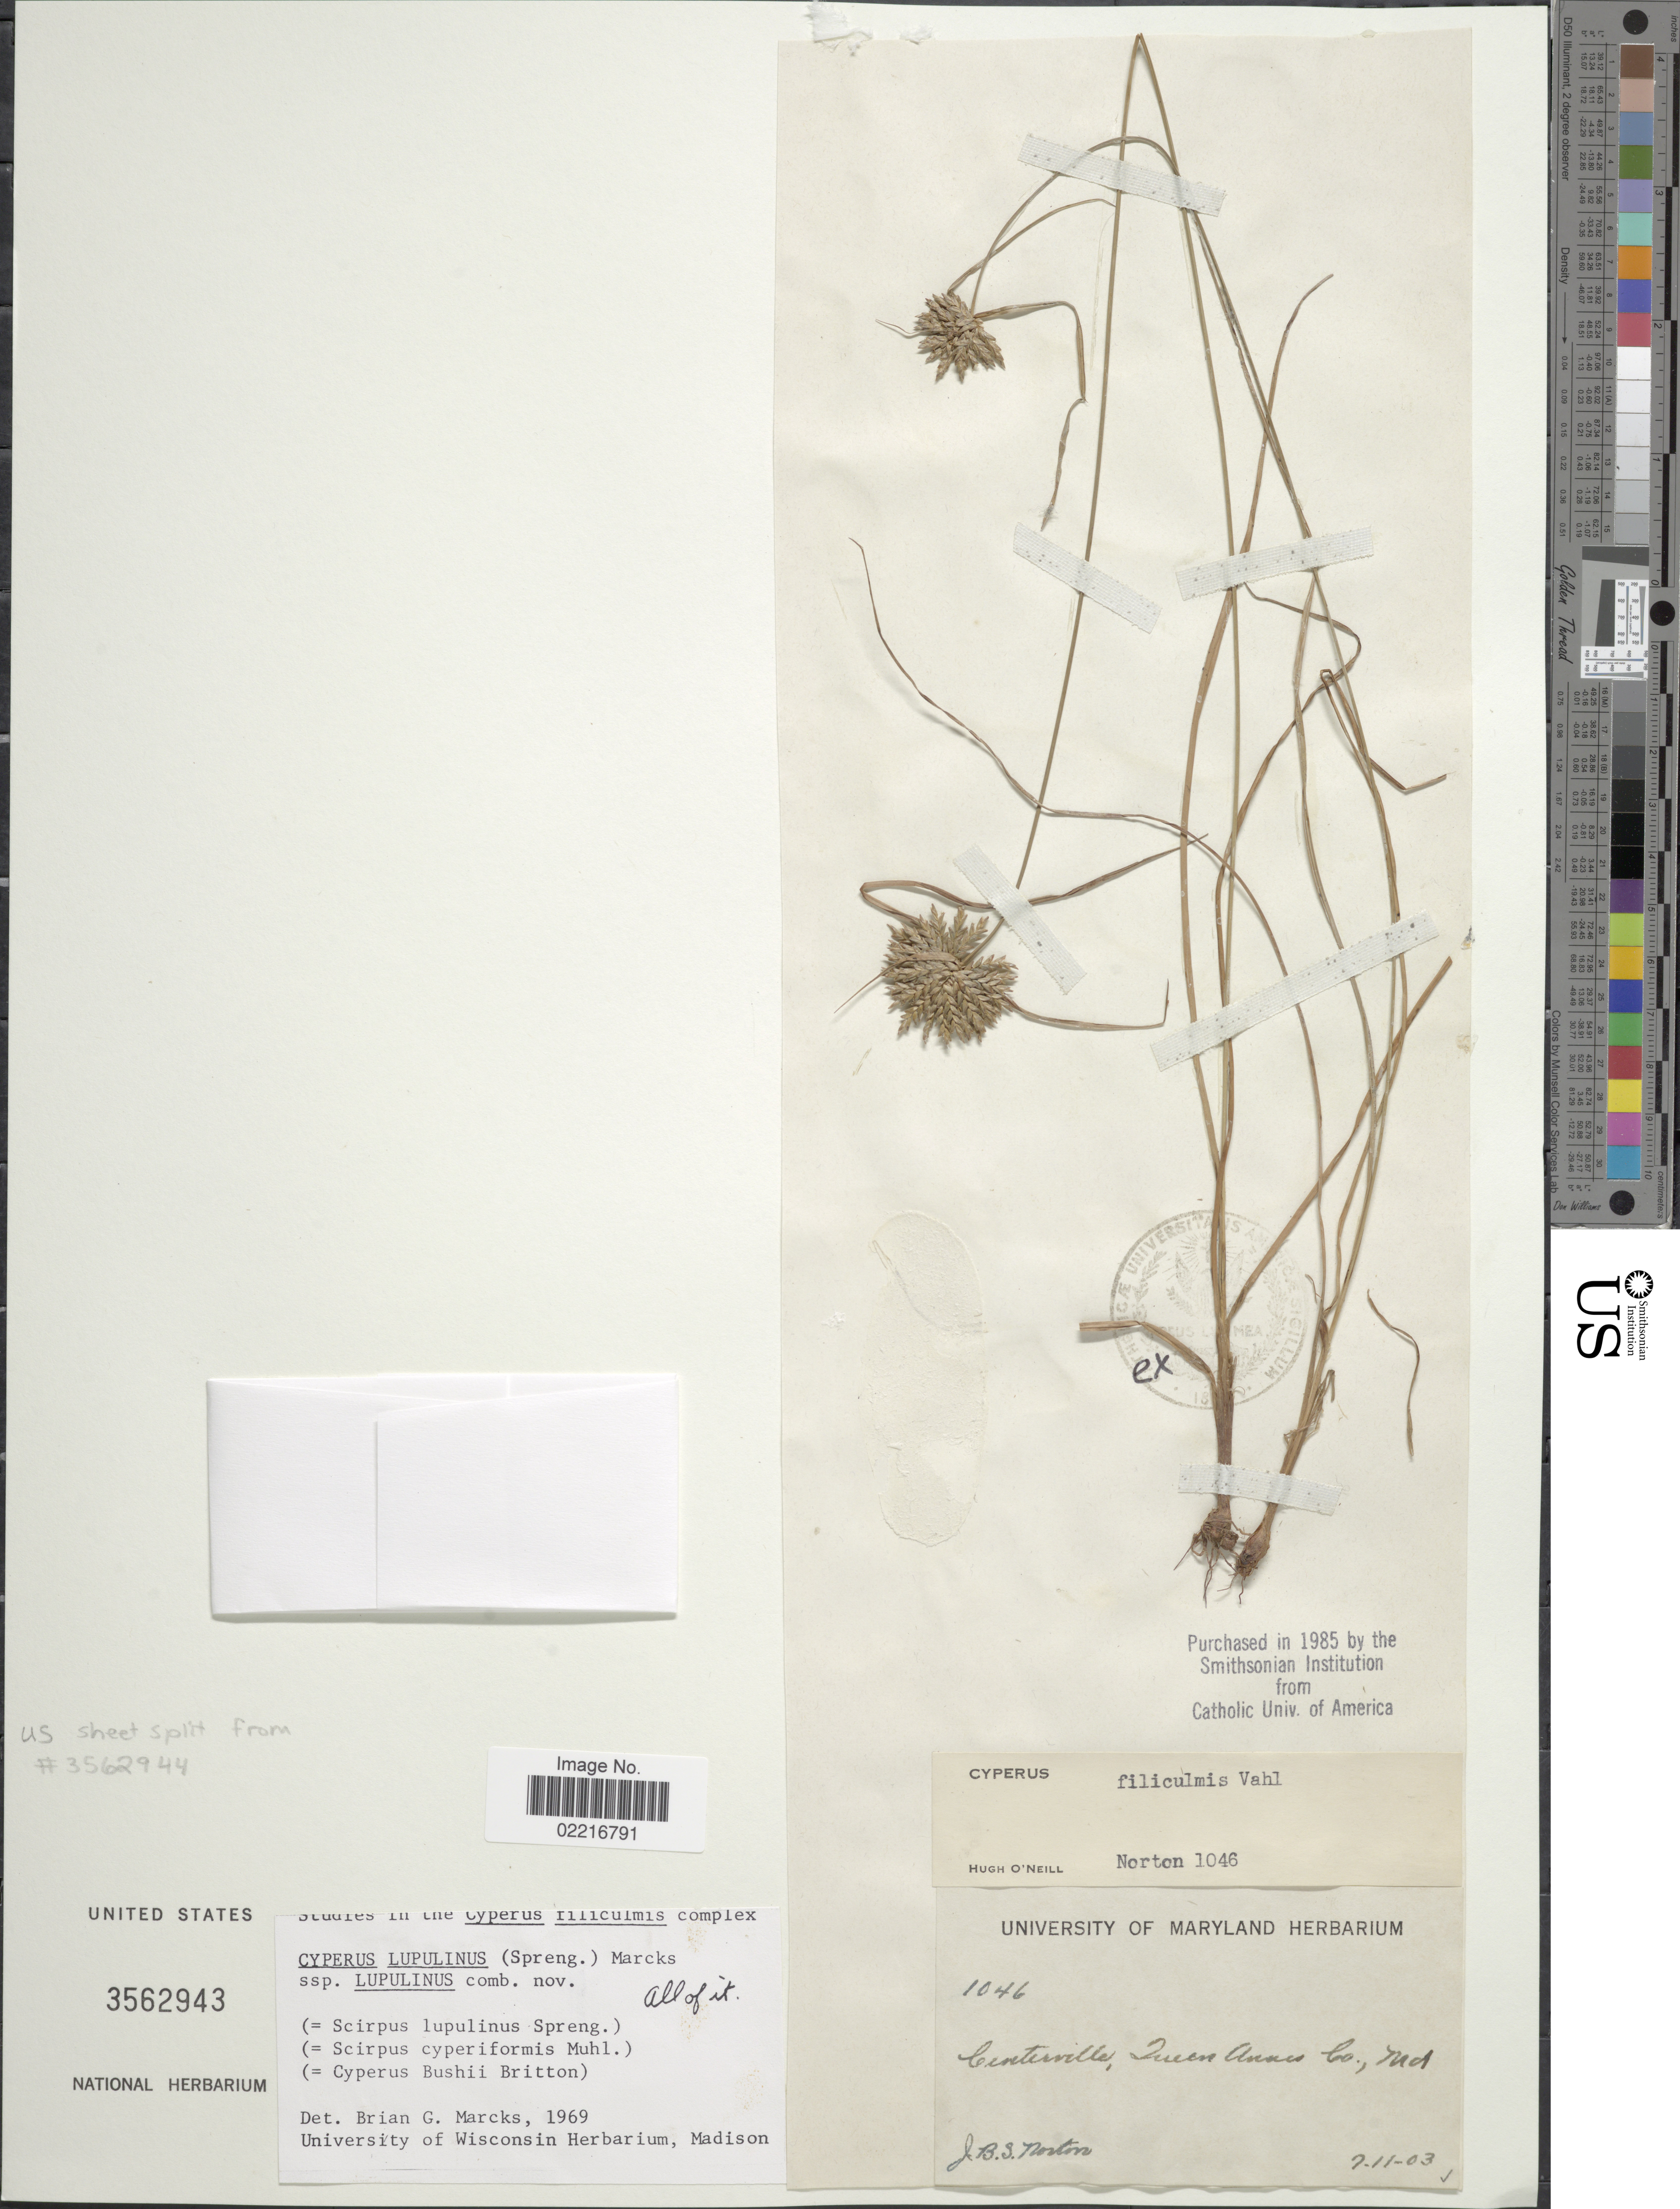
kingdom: Plantae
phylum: Tracheophyta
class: Liliopsida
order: Poales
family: Cyperaceae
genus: Cyperus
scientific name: Cyperus lupulinus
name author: (Spreng.) Marcks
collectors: J. B. S. Norton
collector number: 1046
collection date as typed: Transcribed d/m/y: 11/7/3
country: United States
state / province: Maryland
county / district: Queen Anne's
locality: Centerville, Queen Anne Co.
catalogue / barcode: US 3562943